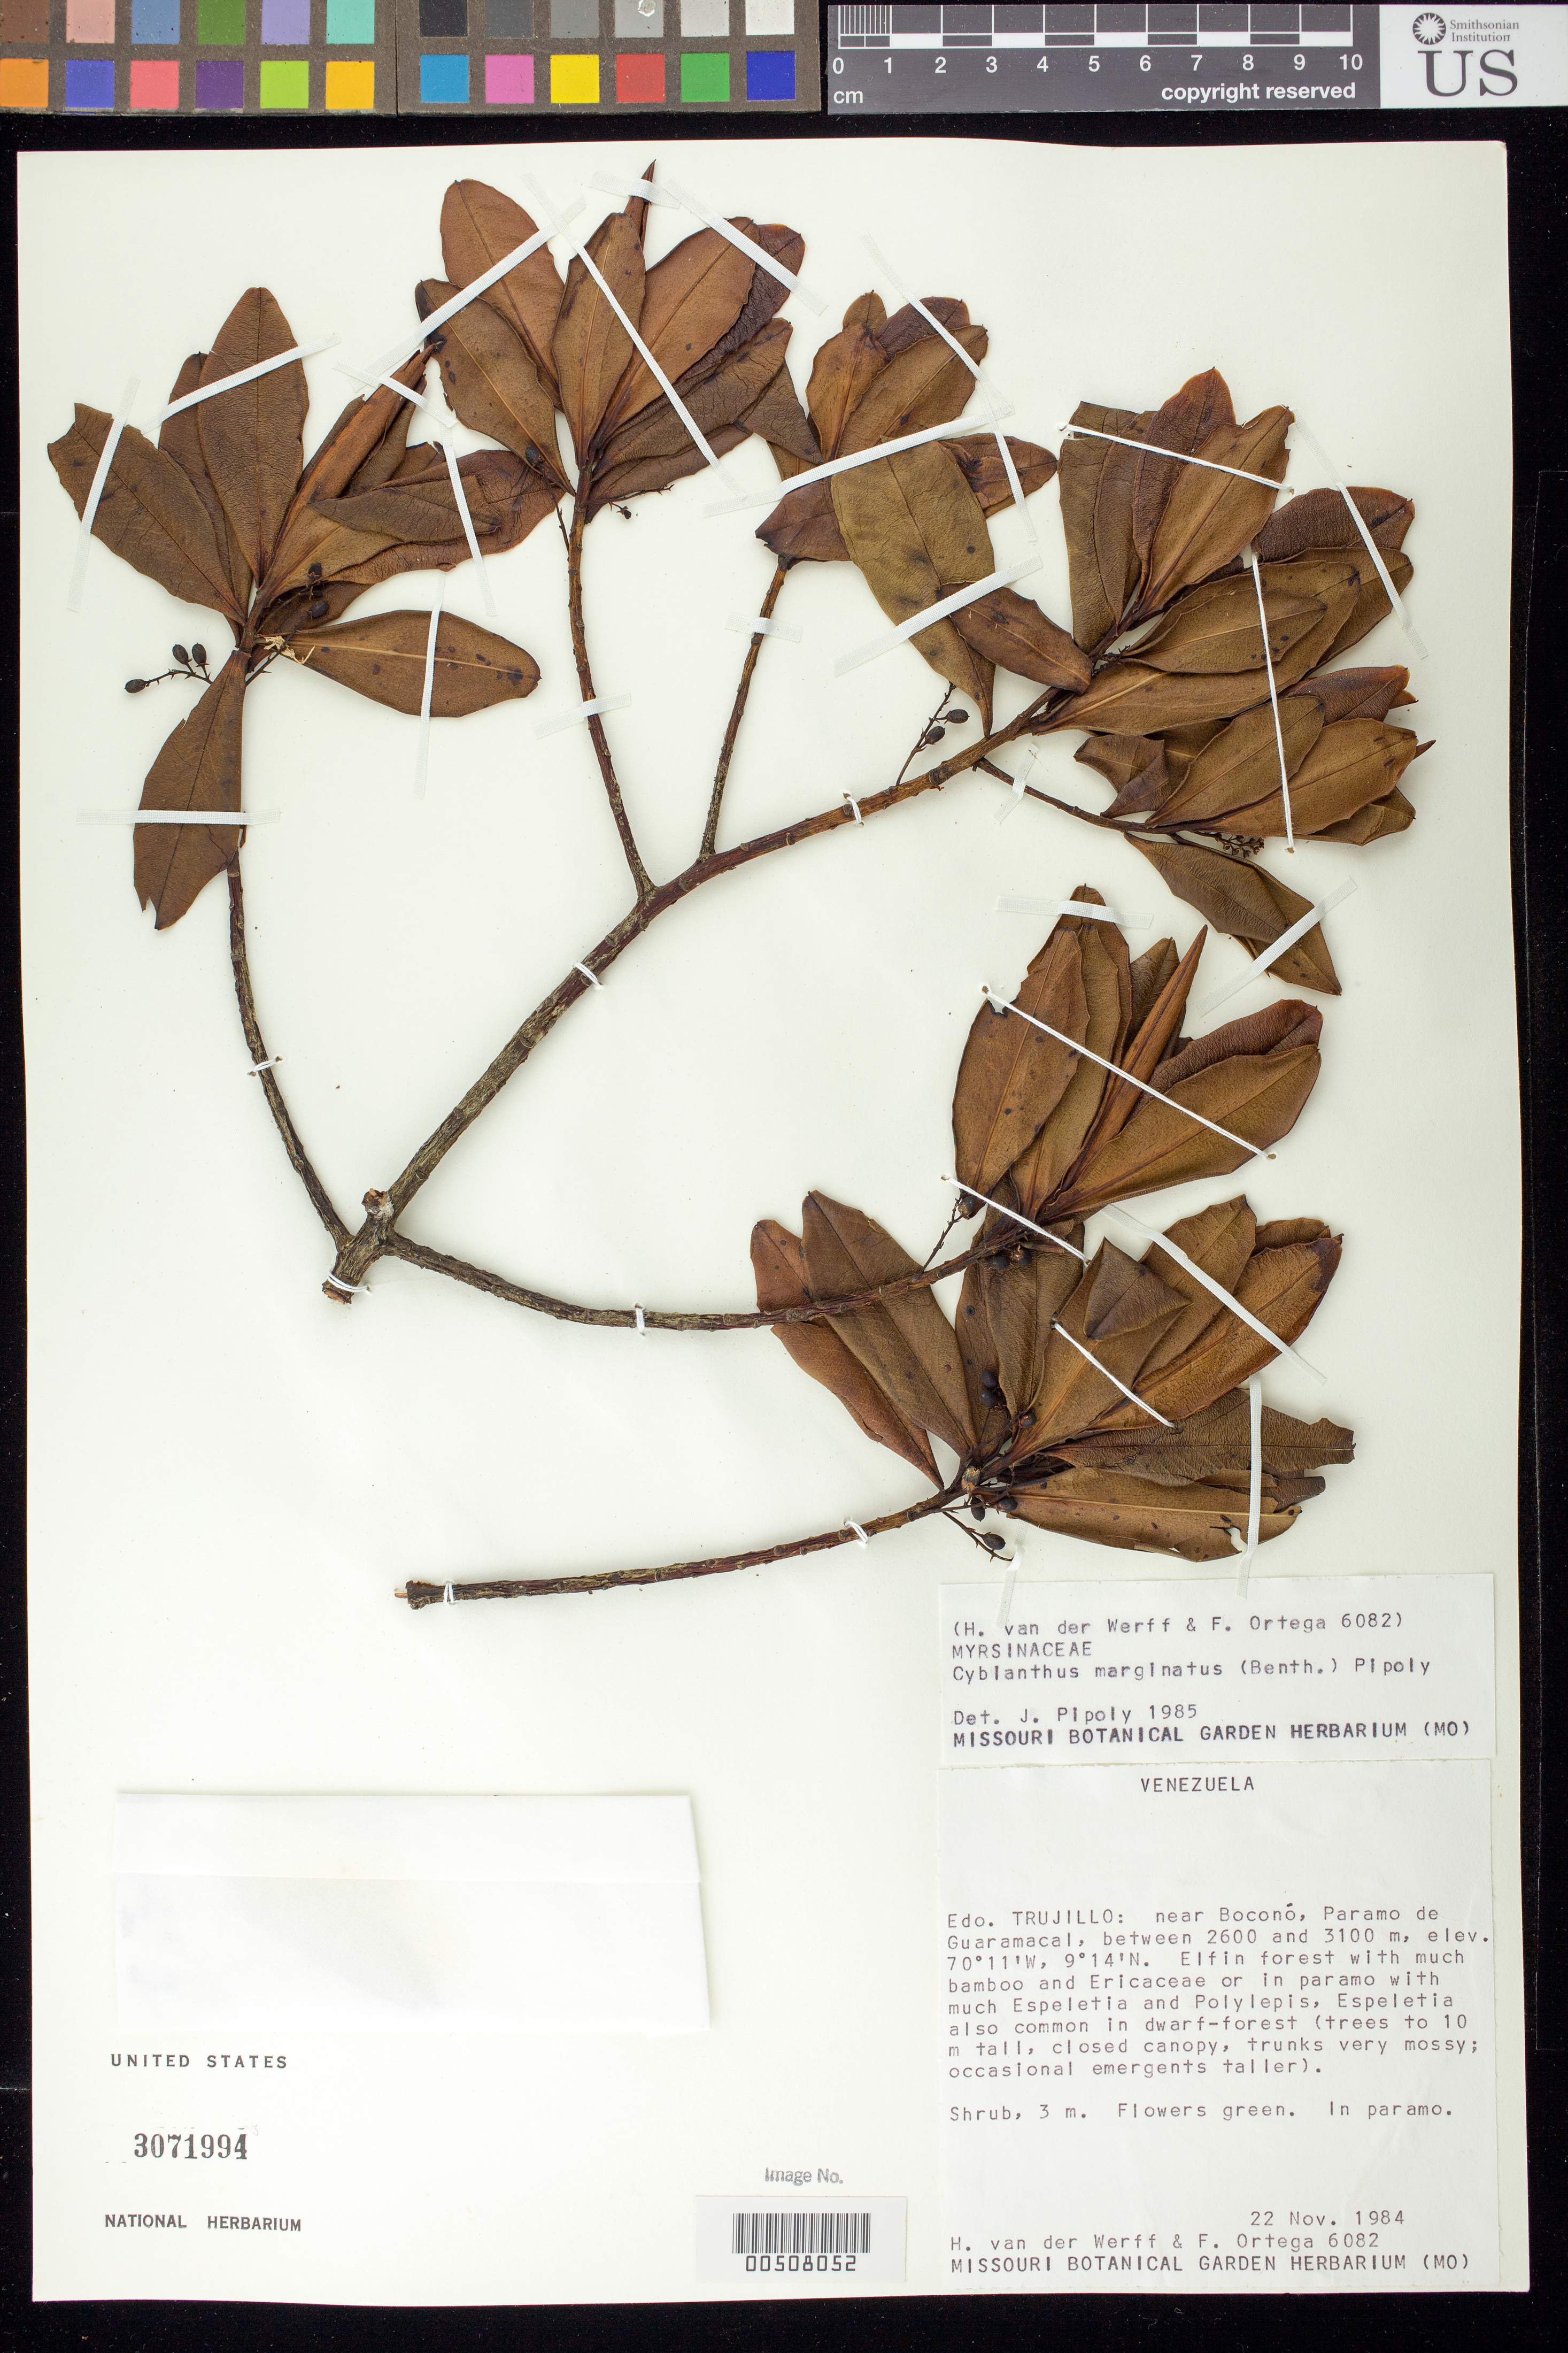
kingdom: Plantae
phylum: Tracheophyta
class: Magnoliopsida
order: Ericales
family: Primulaceae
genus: Cybianthus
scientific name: Cybianthus marginatus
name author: (Benth.) Pipoly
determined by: Pipoly, J. J., III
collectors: H. van der Werff & F. J. Ortega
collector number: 6082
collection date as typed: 22 Nov 1984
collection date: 1984-11-22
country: Venezuela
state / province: Trujillo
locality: Paramo de Guaramacal, near Boconó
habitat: In páramo with much Espeletia and Polylepis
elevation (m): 2600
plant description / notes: MO, PORT, US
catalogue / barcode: US 3071994